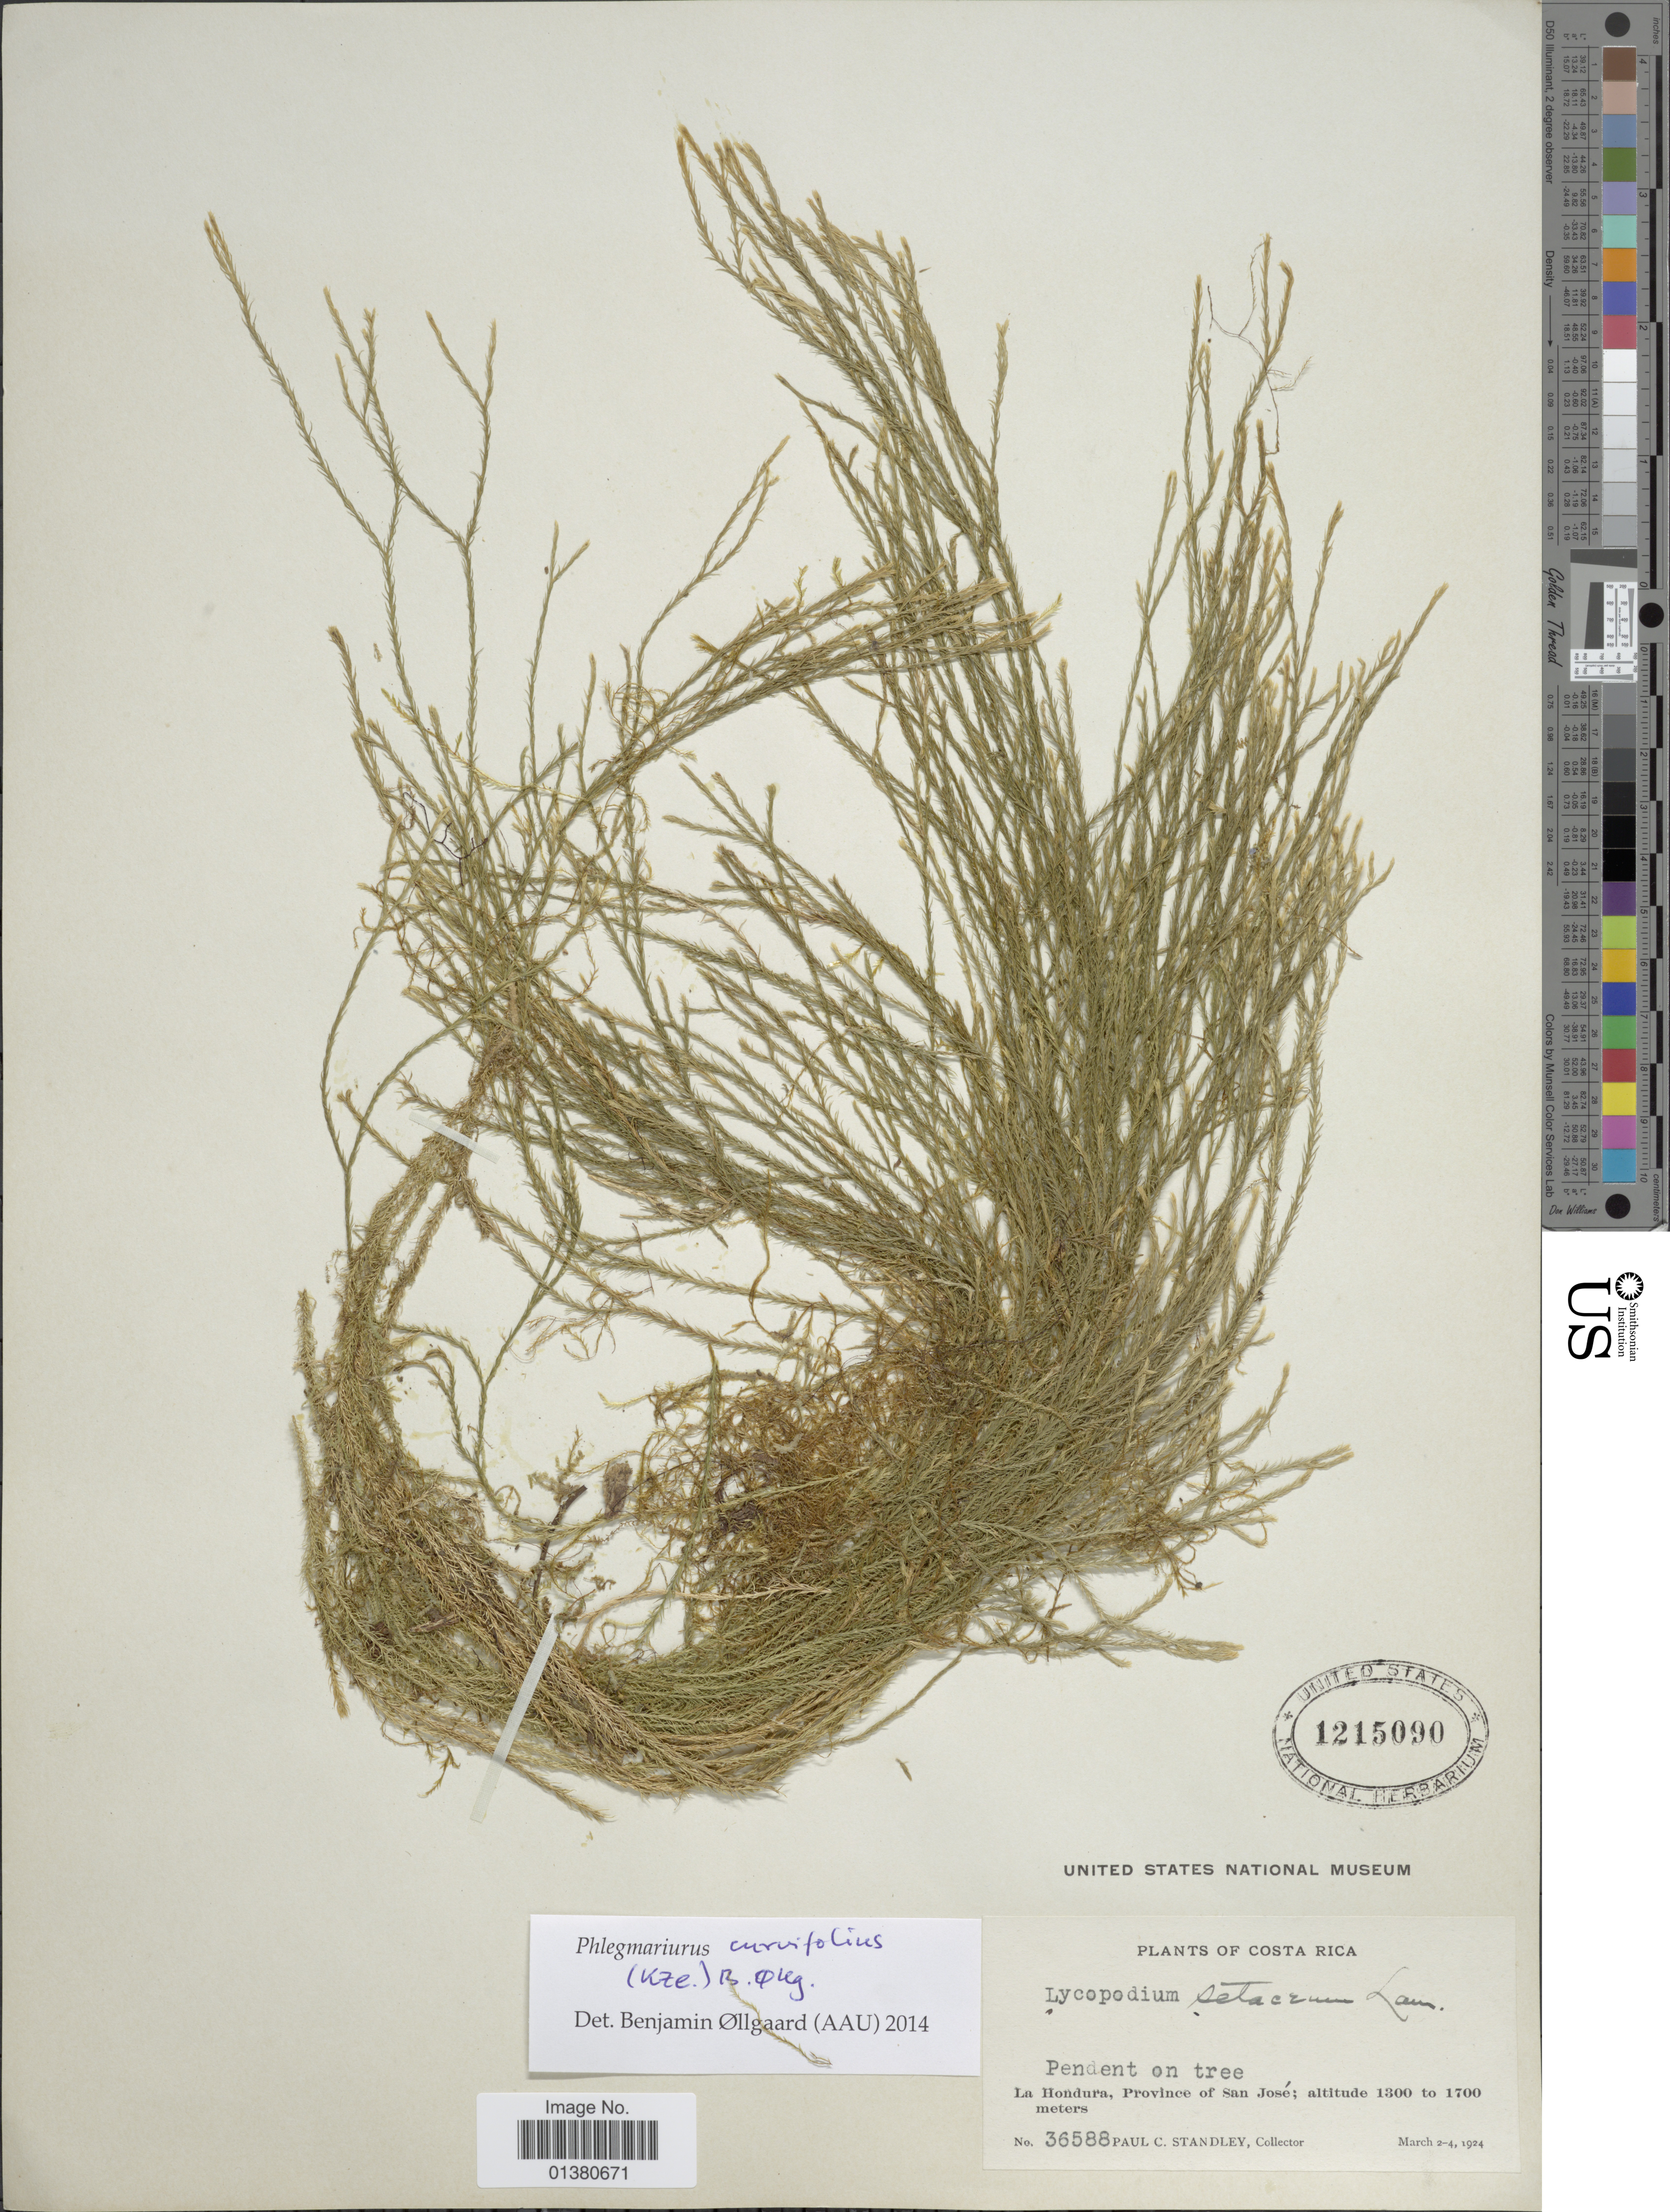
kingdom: Plantae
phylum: Tracheophyta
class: Lycopodiopsida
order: Lycopodiales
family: Lycopodiaceae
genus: Phlegmariurus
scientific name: Phlegmariurus curvifolius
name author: (Kunze) B. Øllg.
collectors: P. C. Standley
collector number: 36588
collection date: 1924-03-02/1924-03-04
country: Costa Rica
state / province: San José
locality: La Hondura, province of San José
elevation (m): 1300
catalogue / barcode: US 1215090